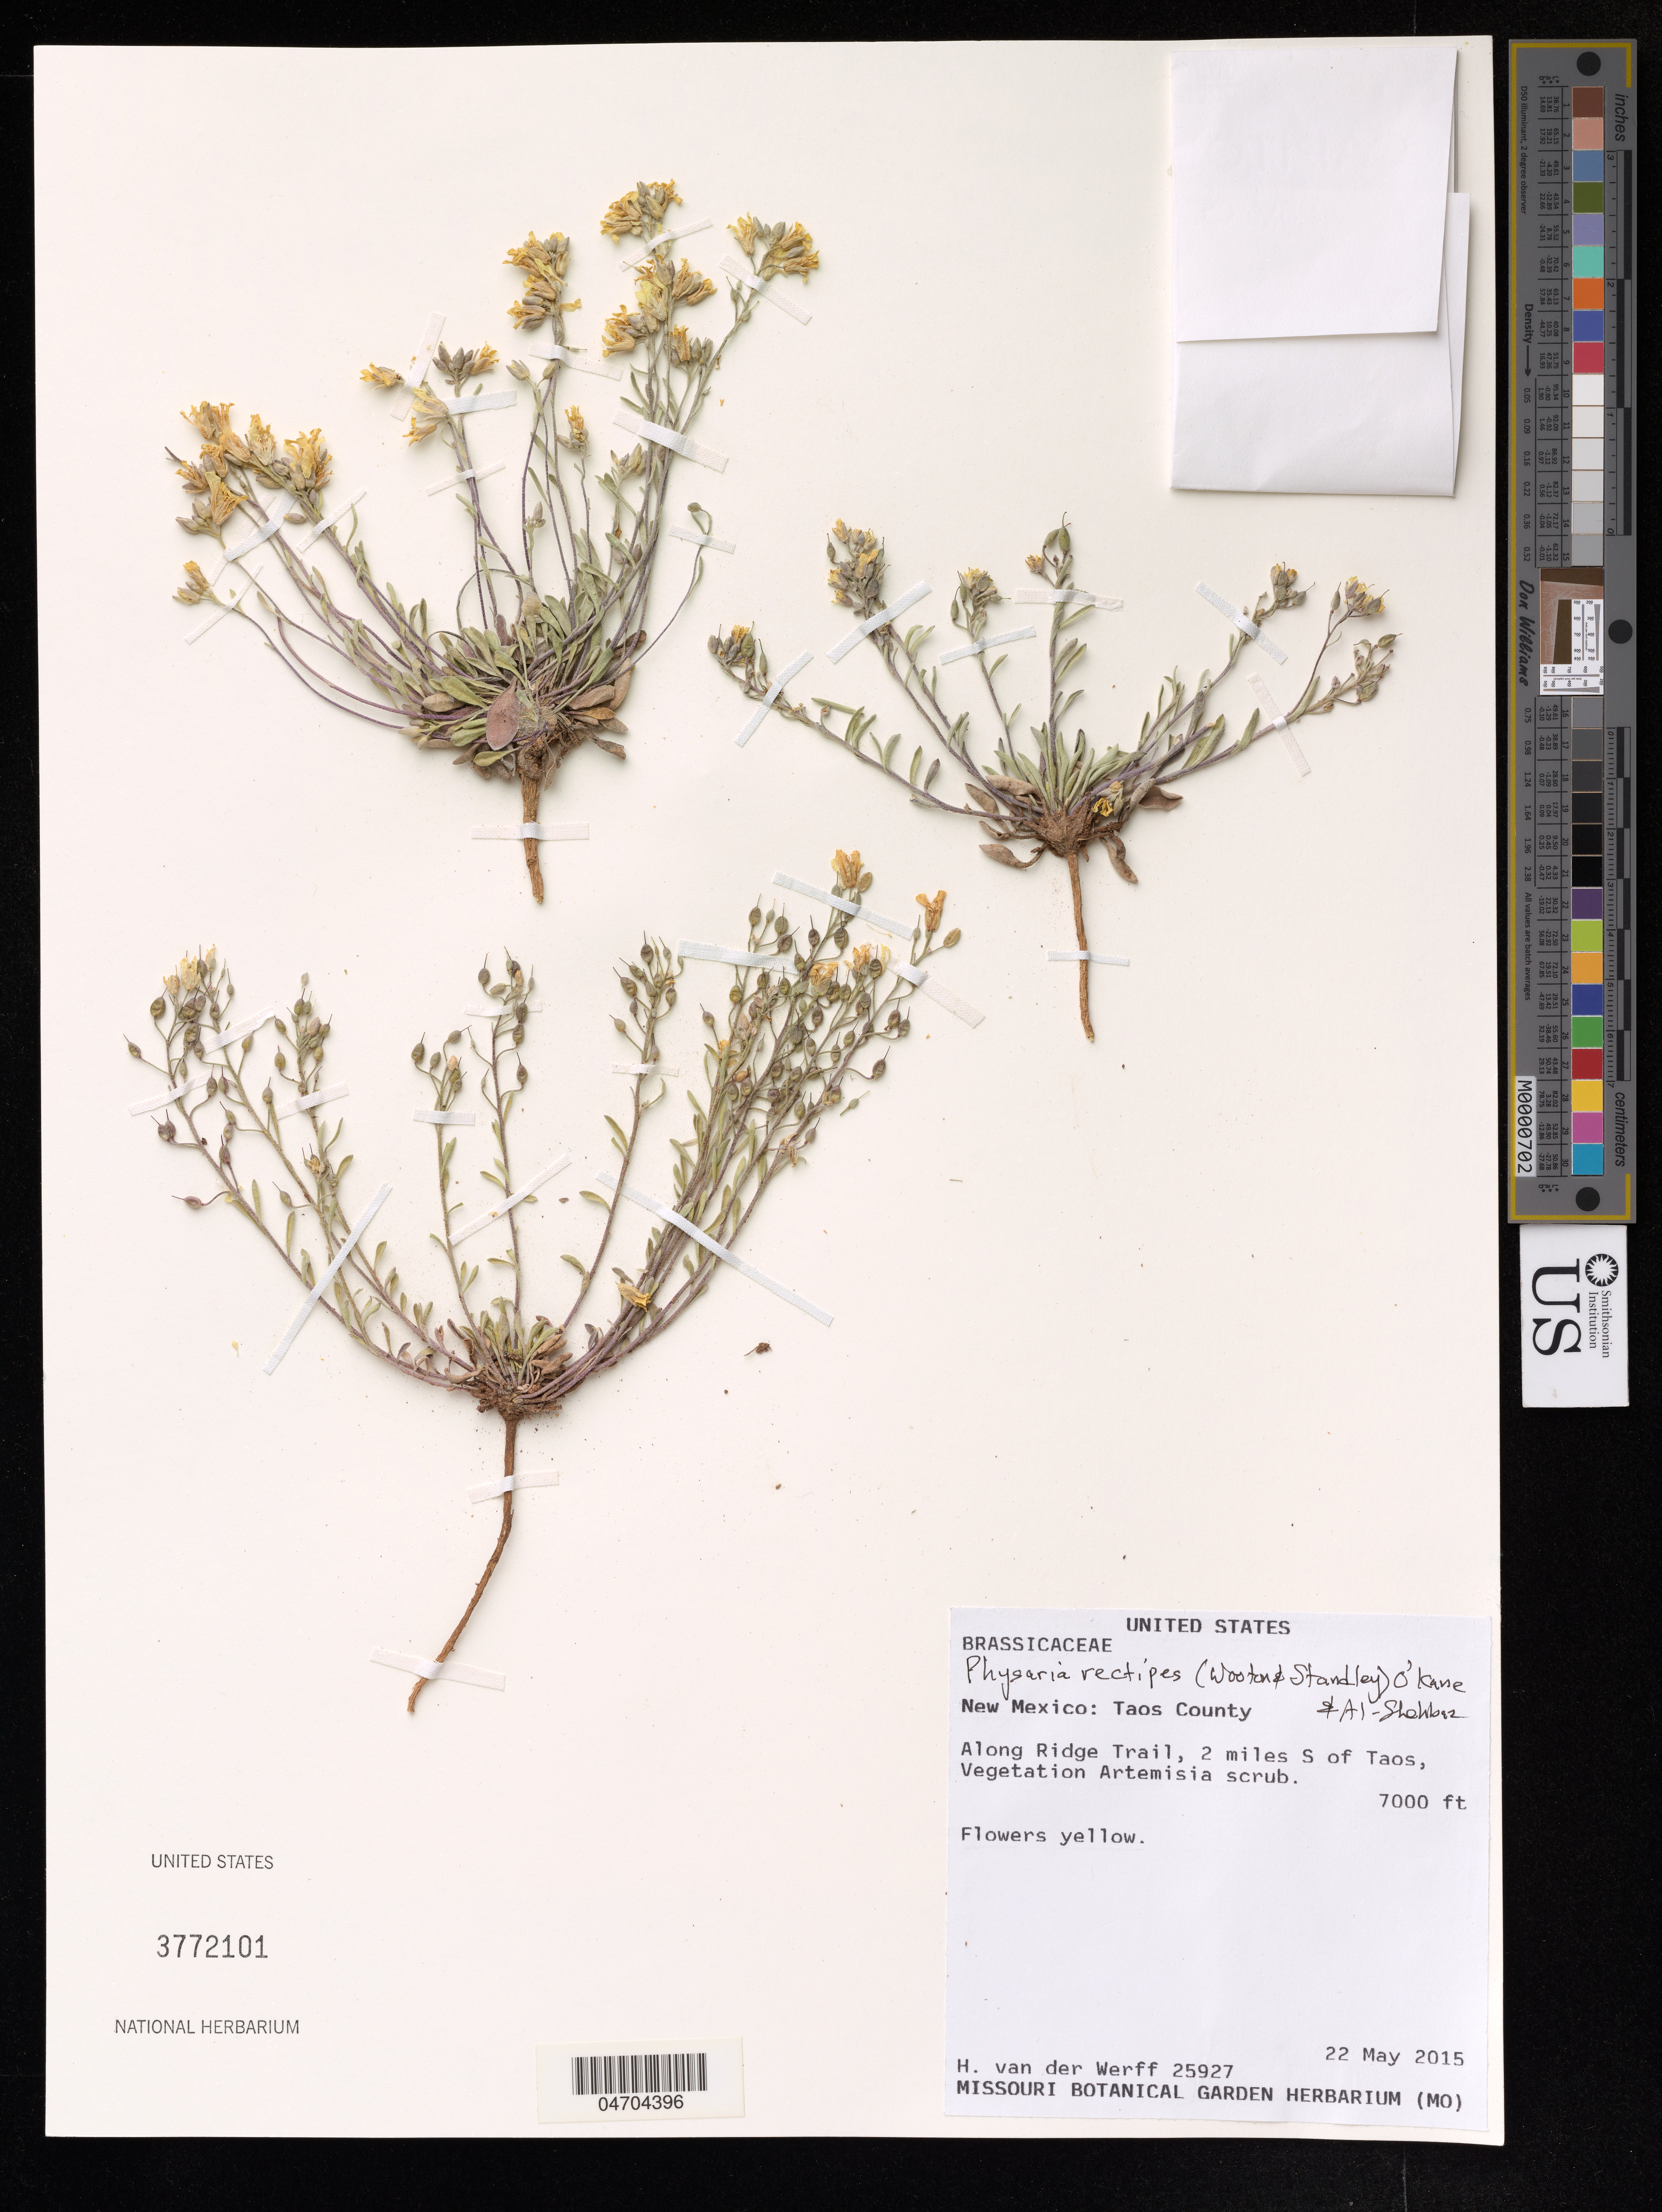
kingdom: Plantae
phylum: Tracheophyta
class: Magnoliopsida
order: Brassicales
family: Brassicaceae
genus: Physaria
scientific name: Physaria rectipes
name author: (Wooton & Standl.) O'Kane & Al-Shehbaz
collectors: H. van der Werff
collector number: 25927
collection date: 2015-05-22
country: United States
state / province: New Mexico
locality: Taos County. Along ridge Trail, 2 miles S of Taos.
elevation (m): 2134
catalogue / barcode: US 3772101